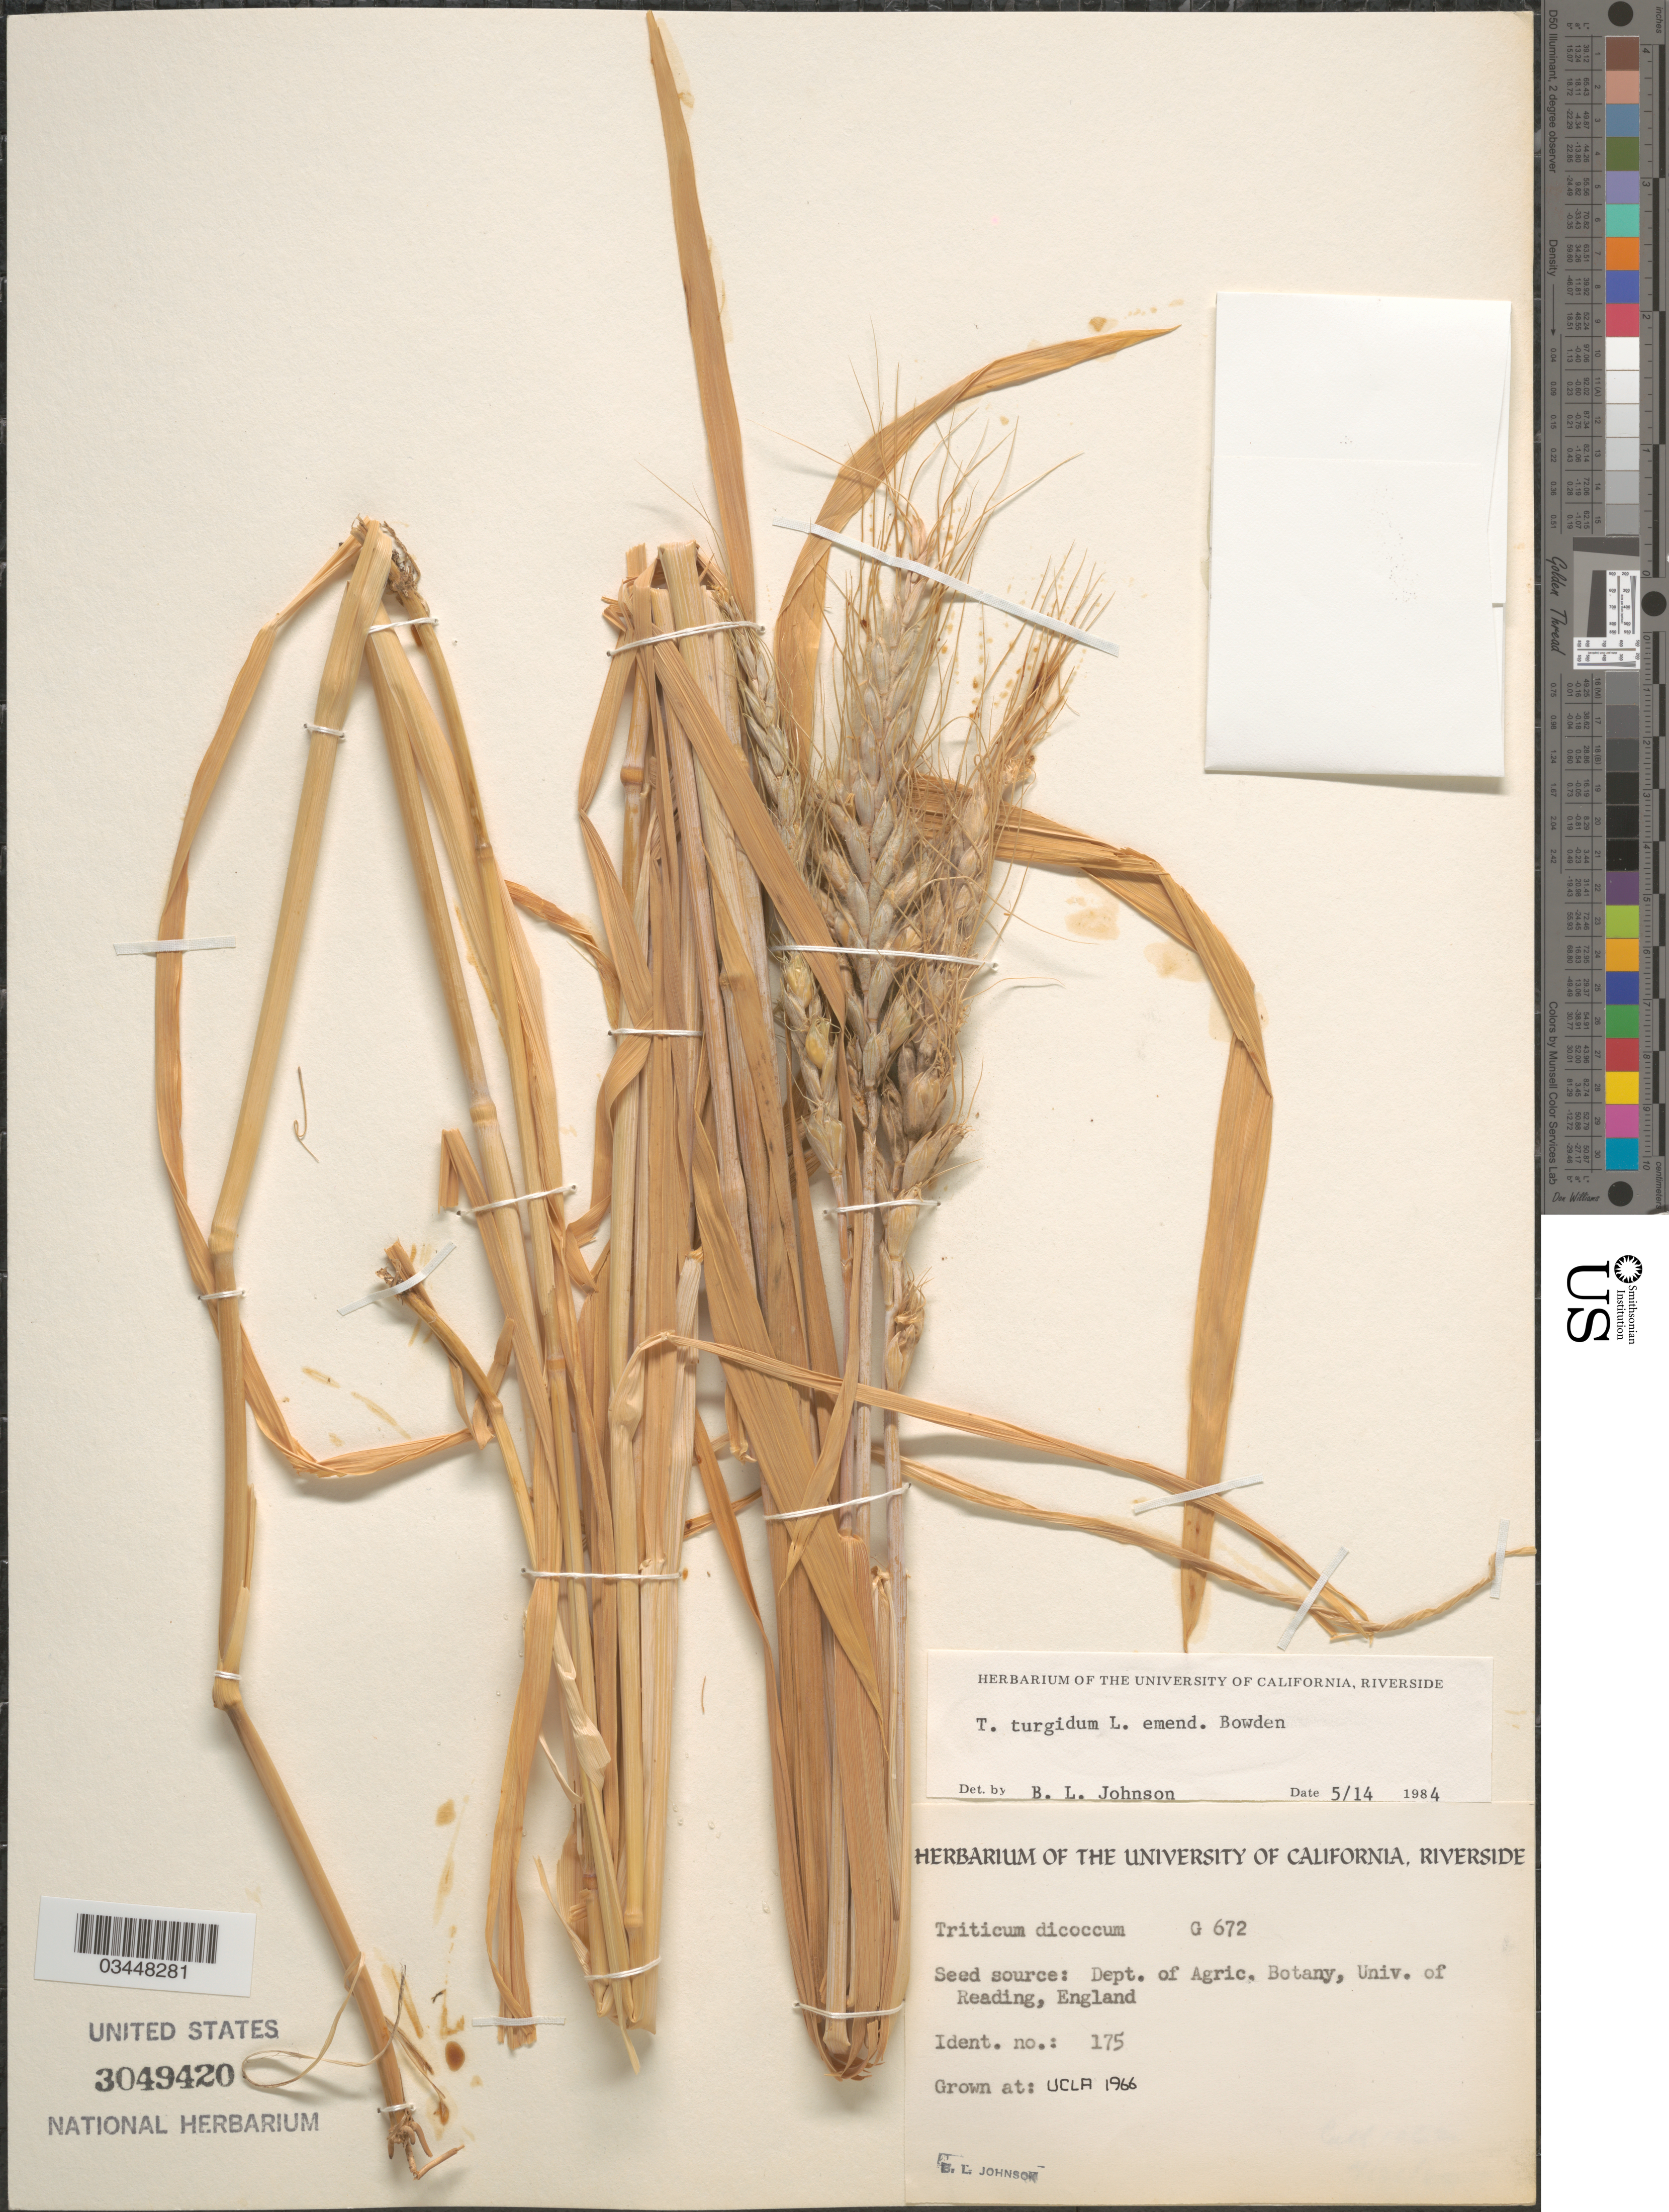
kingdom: Plantae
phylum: Tracheophyta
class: Liliopsida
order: Poales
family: Poaceae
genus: Triticum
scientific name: Triticum turgidum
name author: L.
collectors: B. Johnson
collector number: G672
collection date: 1966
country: United States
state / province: California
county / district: Los Angeles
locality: UCLA.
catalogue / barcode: US 3049420